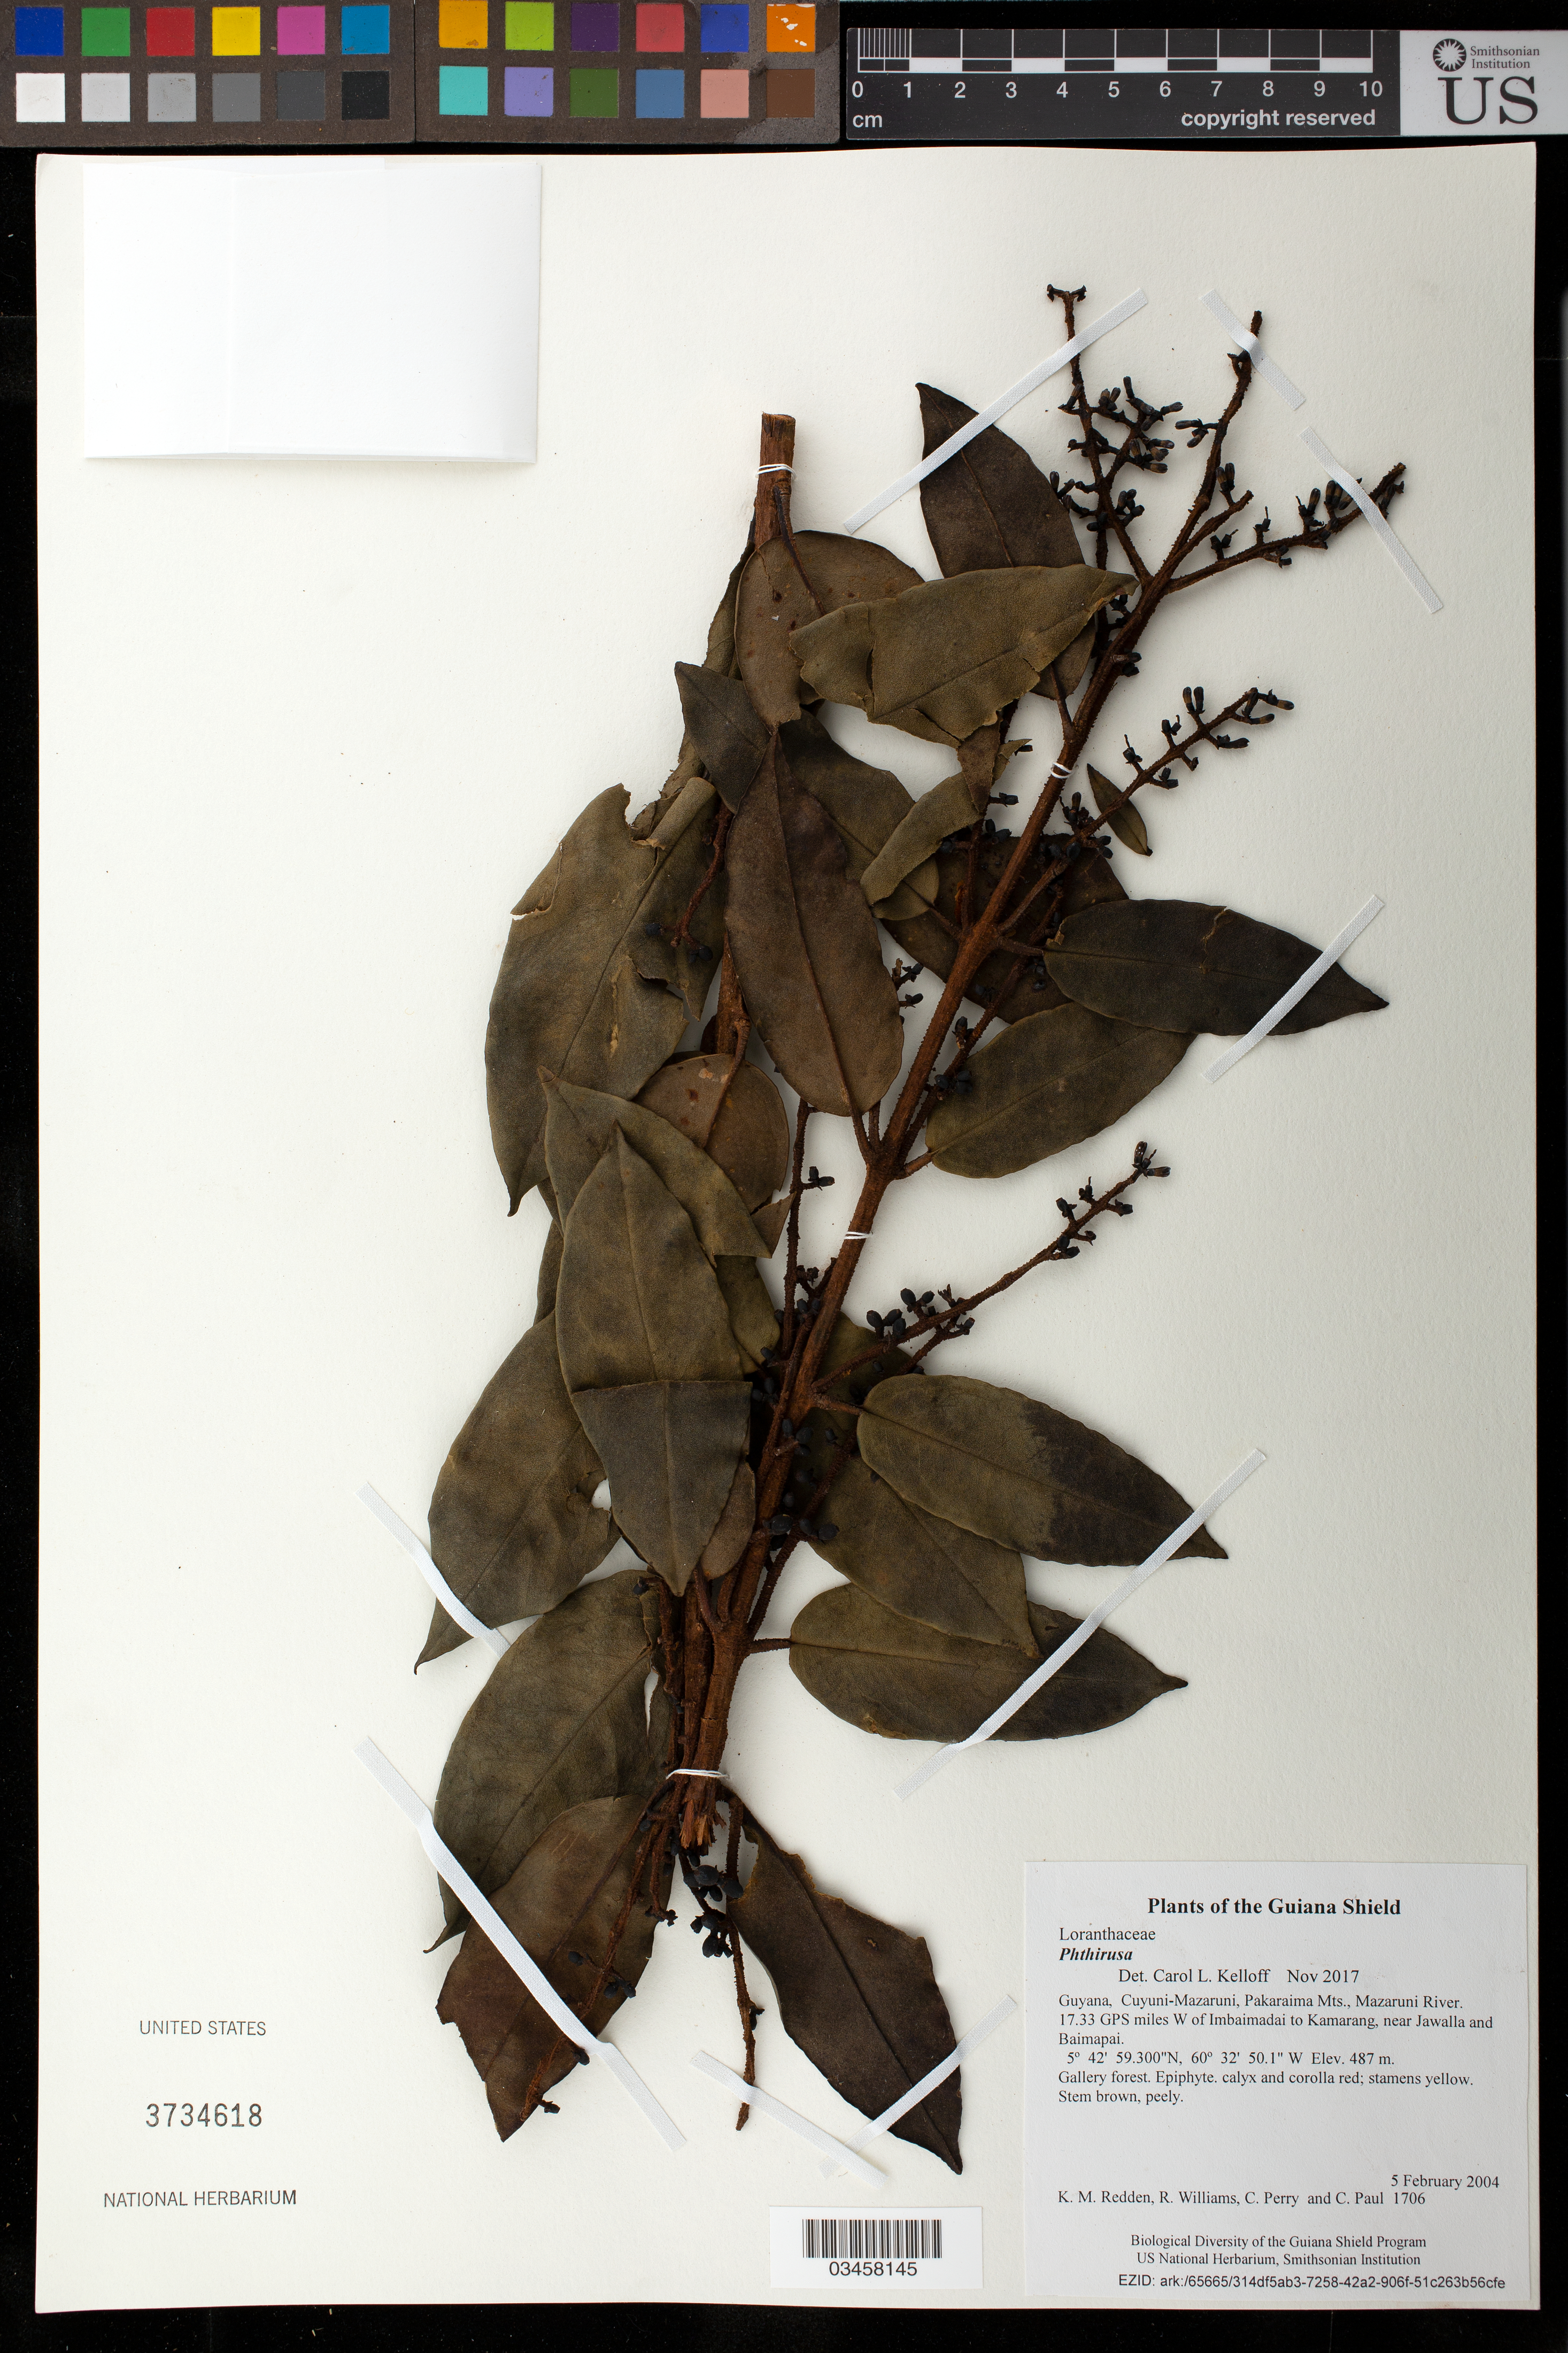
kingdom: Plantae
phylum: Tracheophyta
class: Magnoliopsida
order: Santalales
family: Loranthaceae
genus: Phthirusa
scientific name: Phthirusa sp.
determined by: Kelloff, Carol L.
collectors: K. M. Redden, R. Williams, C. Perry & C. Paul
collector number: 1706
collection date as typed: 5 February 2004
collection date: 2004-02-05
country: Guyana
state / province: Cuyuni-Mazaruni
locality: Pakaraima Mts., Mazaruni River. 17.33 GPS miles W of Imbaimadai to Kamarang, near Jawalla and Baimapai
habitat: Gallery forest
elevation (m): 487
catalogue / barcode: US 3734618